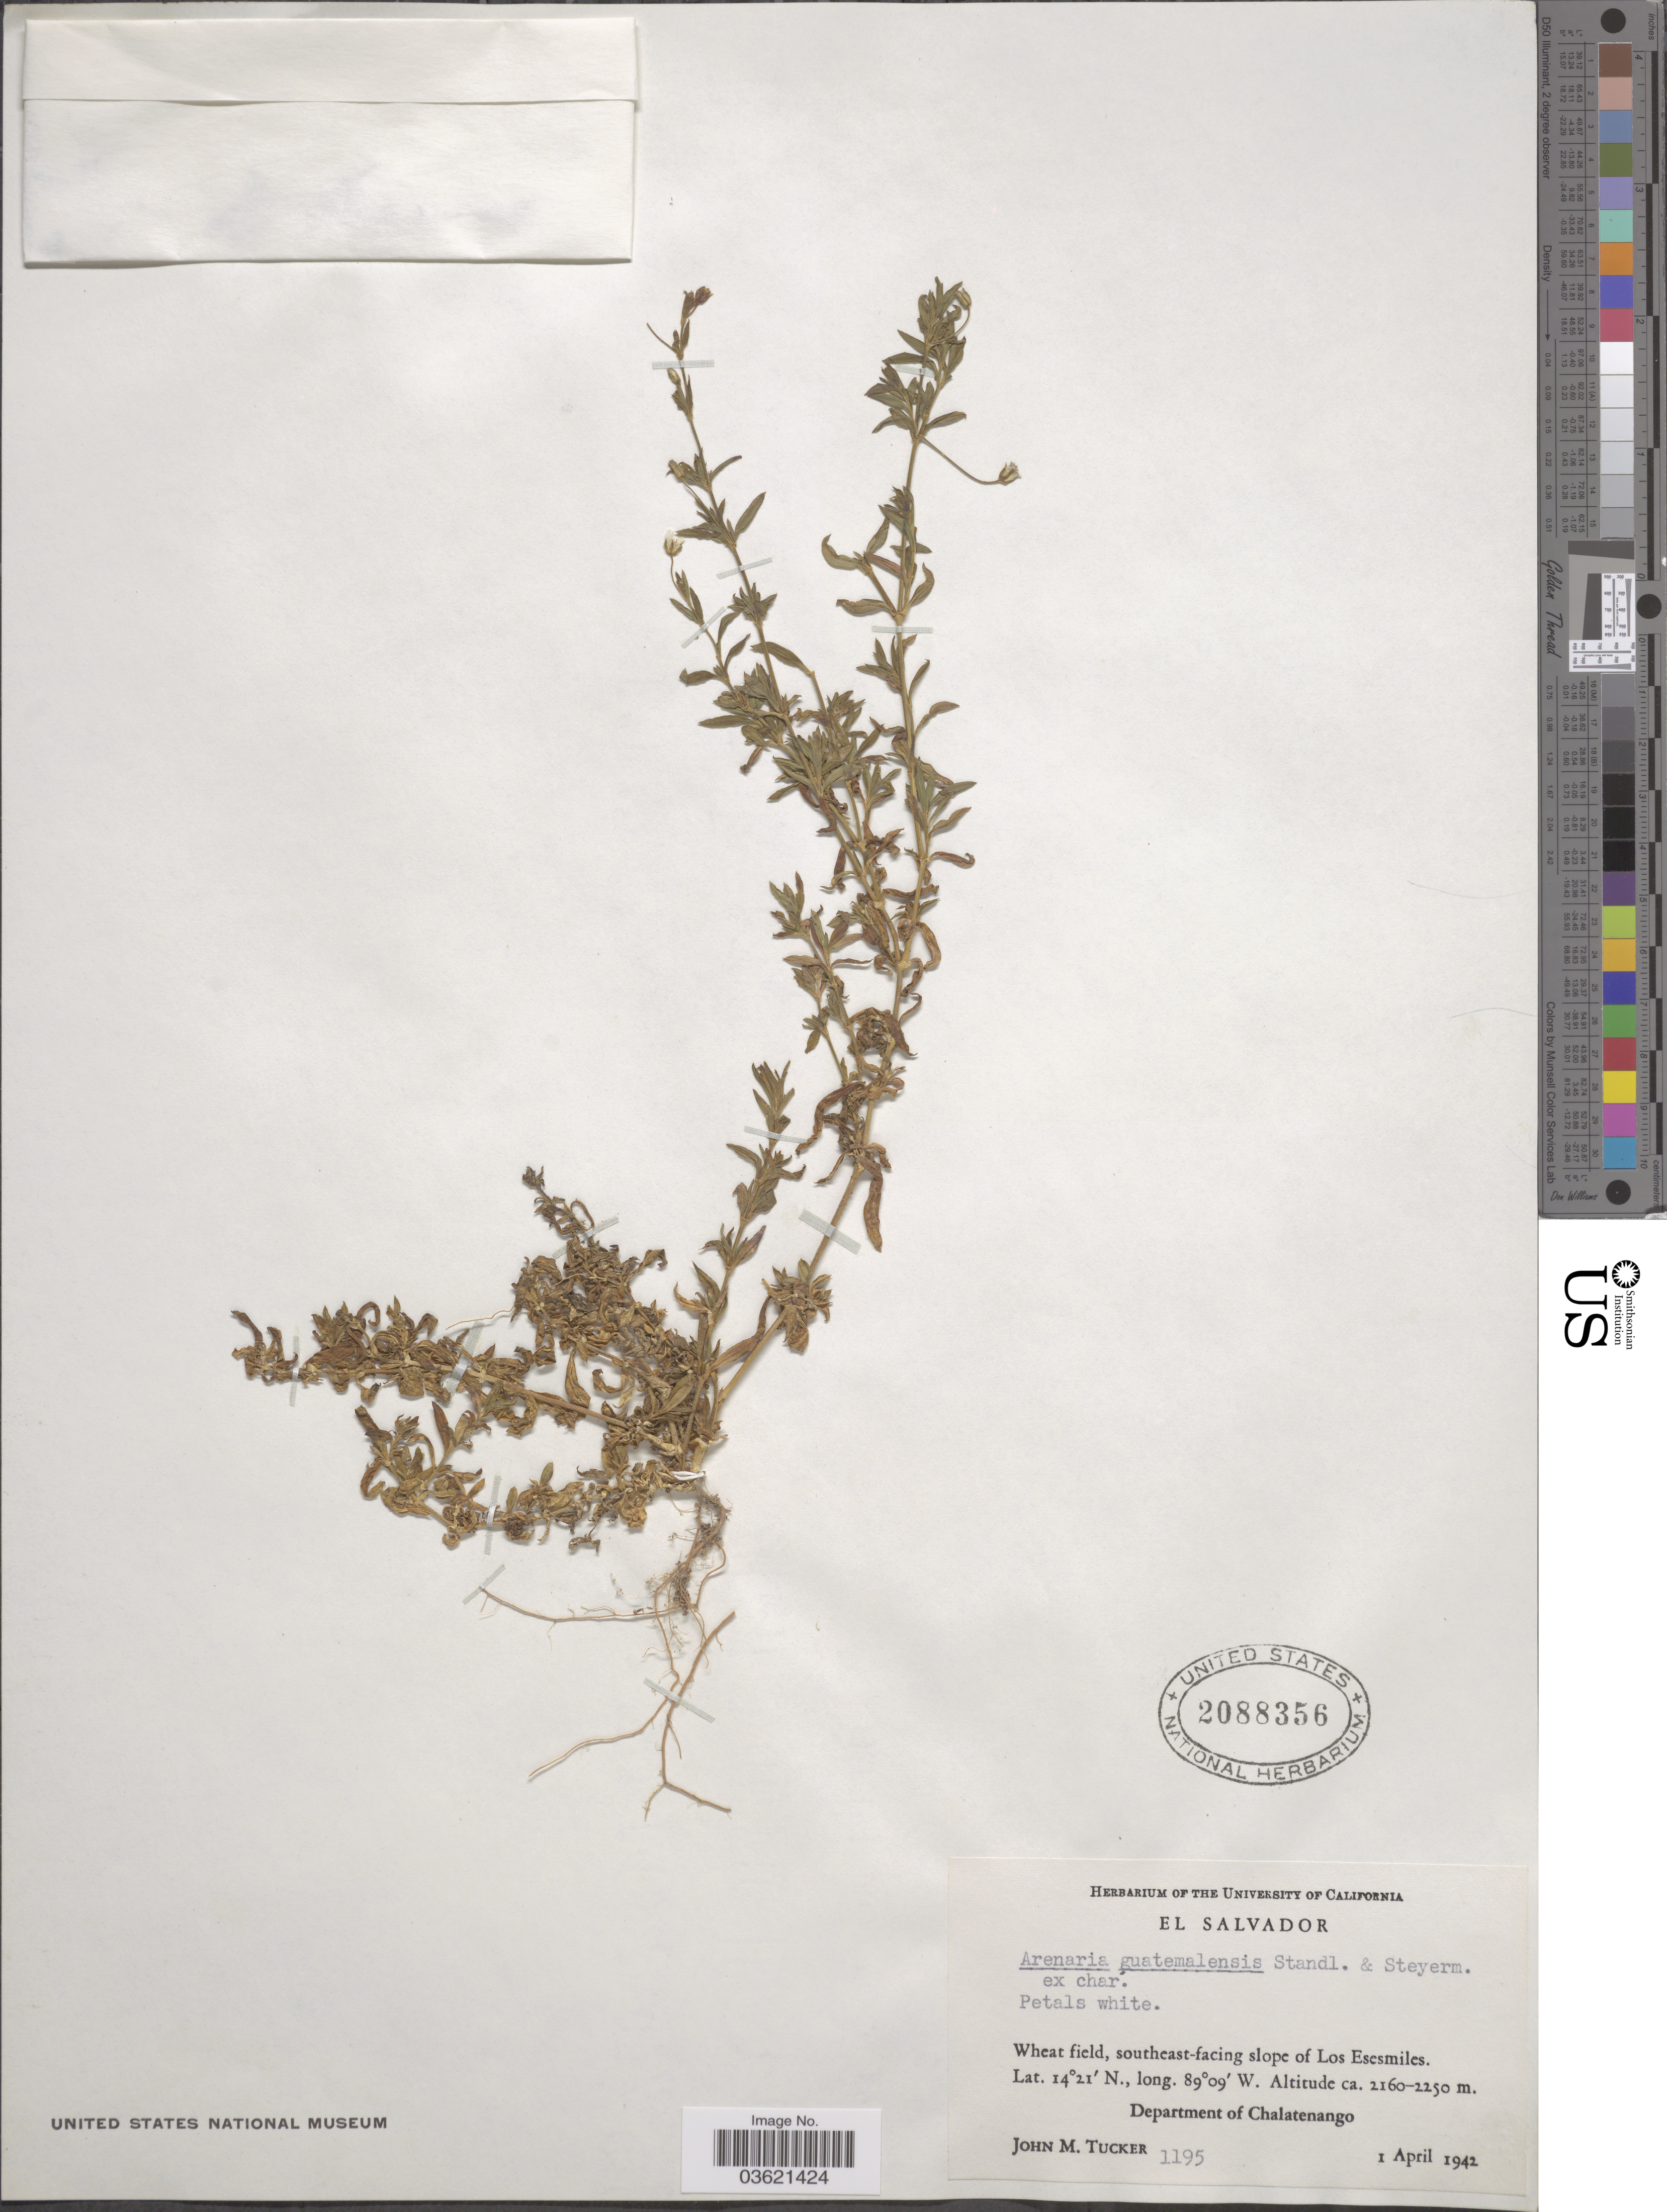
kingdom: Plantae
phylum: Tracheophyta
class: Magnoliopsida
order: Caryophyllales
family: Caryophyllaceae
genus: Arenaria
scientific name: Arenaria guatemalensis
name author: Standl. ex Steyerm.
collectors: J. M. Tucker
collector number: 1195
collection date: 1942-04-01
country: El Salvador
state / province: Chalatenango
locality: Southeast-facing slope of Los Esesmiles. Department of Chalatenango.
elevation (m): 2160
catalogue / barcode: US 2088356